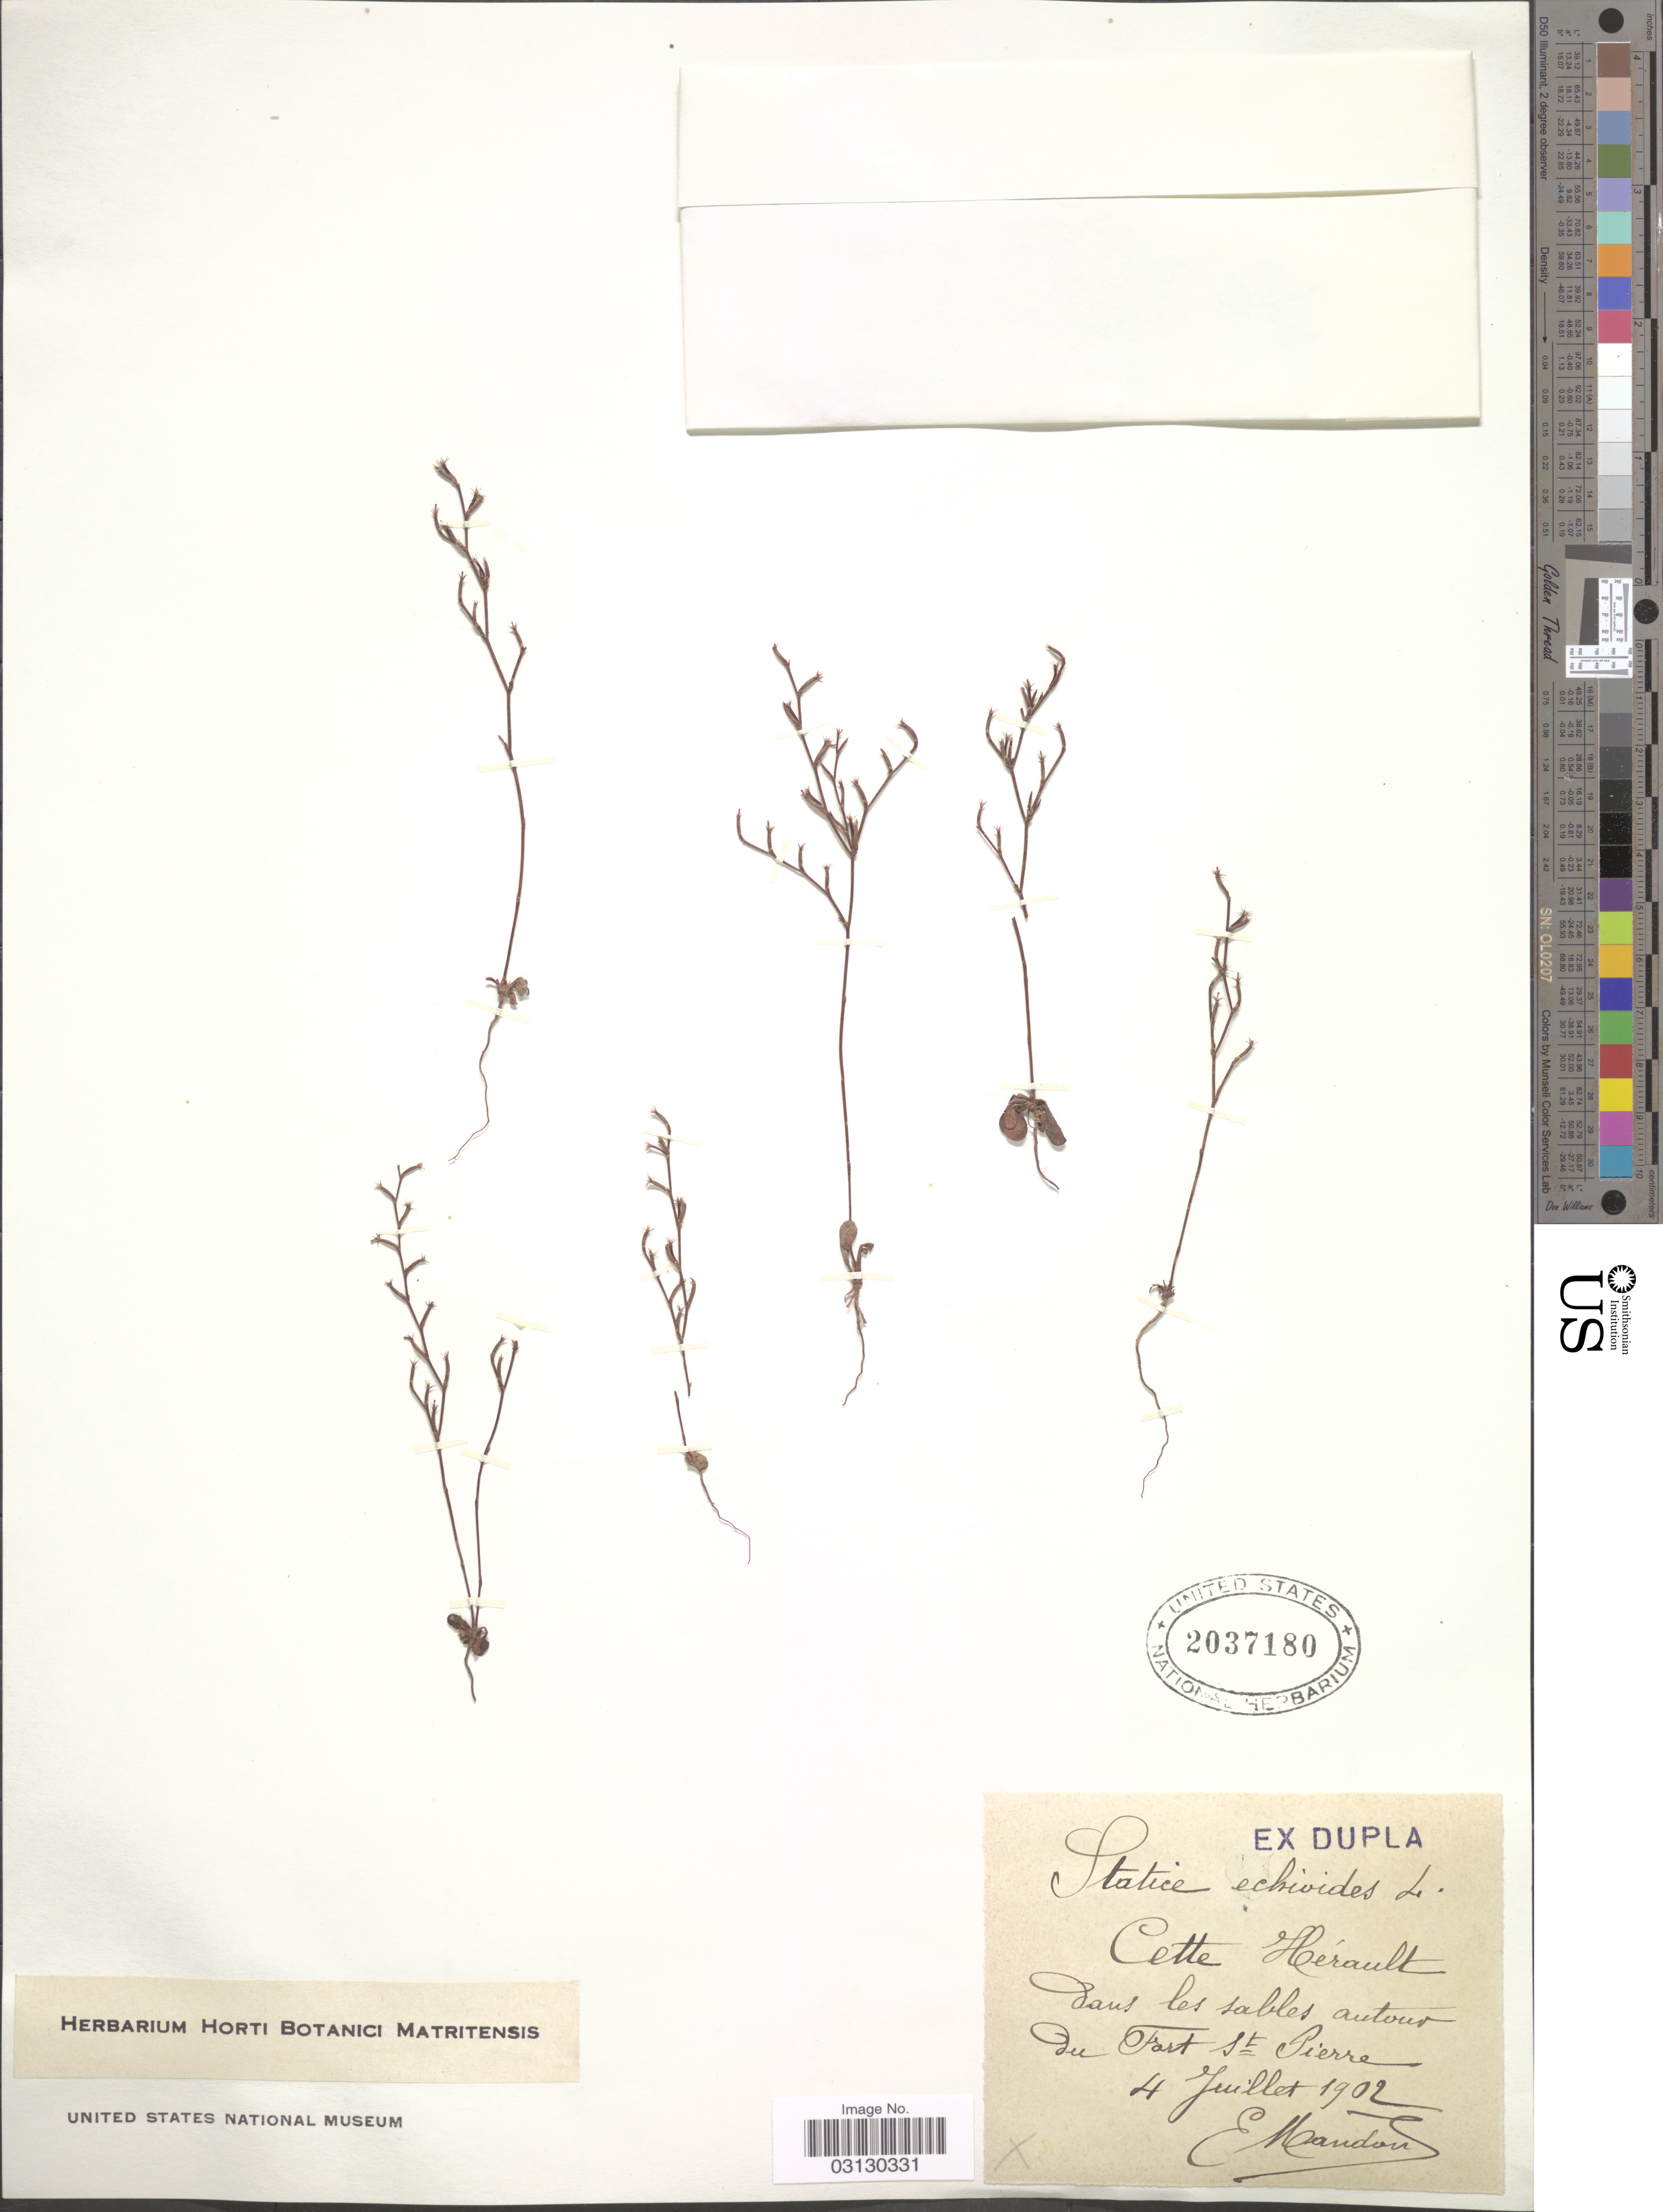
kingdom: Plantae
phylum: Tracheophyta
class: Magnoliopsida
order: Caryophyllales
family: Plumbaginaceae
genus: Limonium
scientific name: Limonium echioides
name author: (L.) Mill.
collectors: E. Mandon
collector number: X?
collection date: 1902-07-04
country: France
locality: Cette Hérault, dans les sables autour du Fart St Pierre.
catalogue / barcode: US 2037180